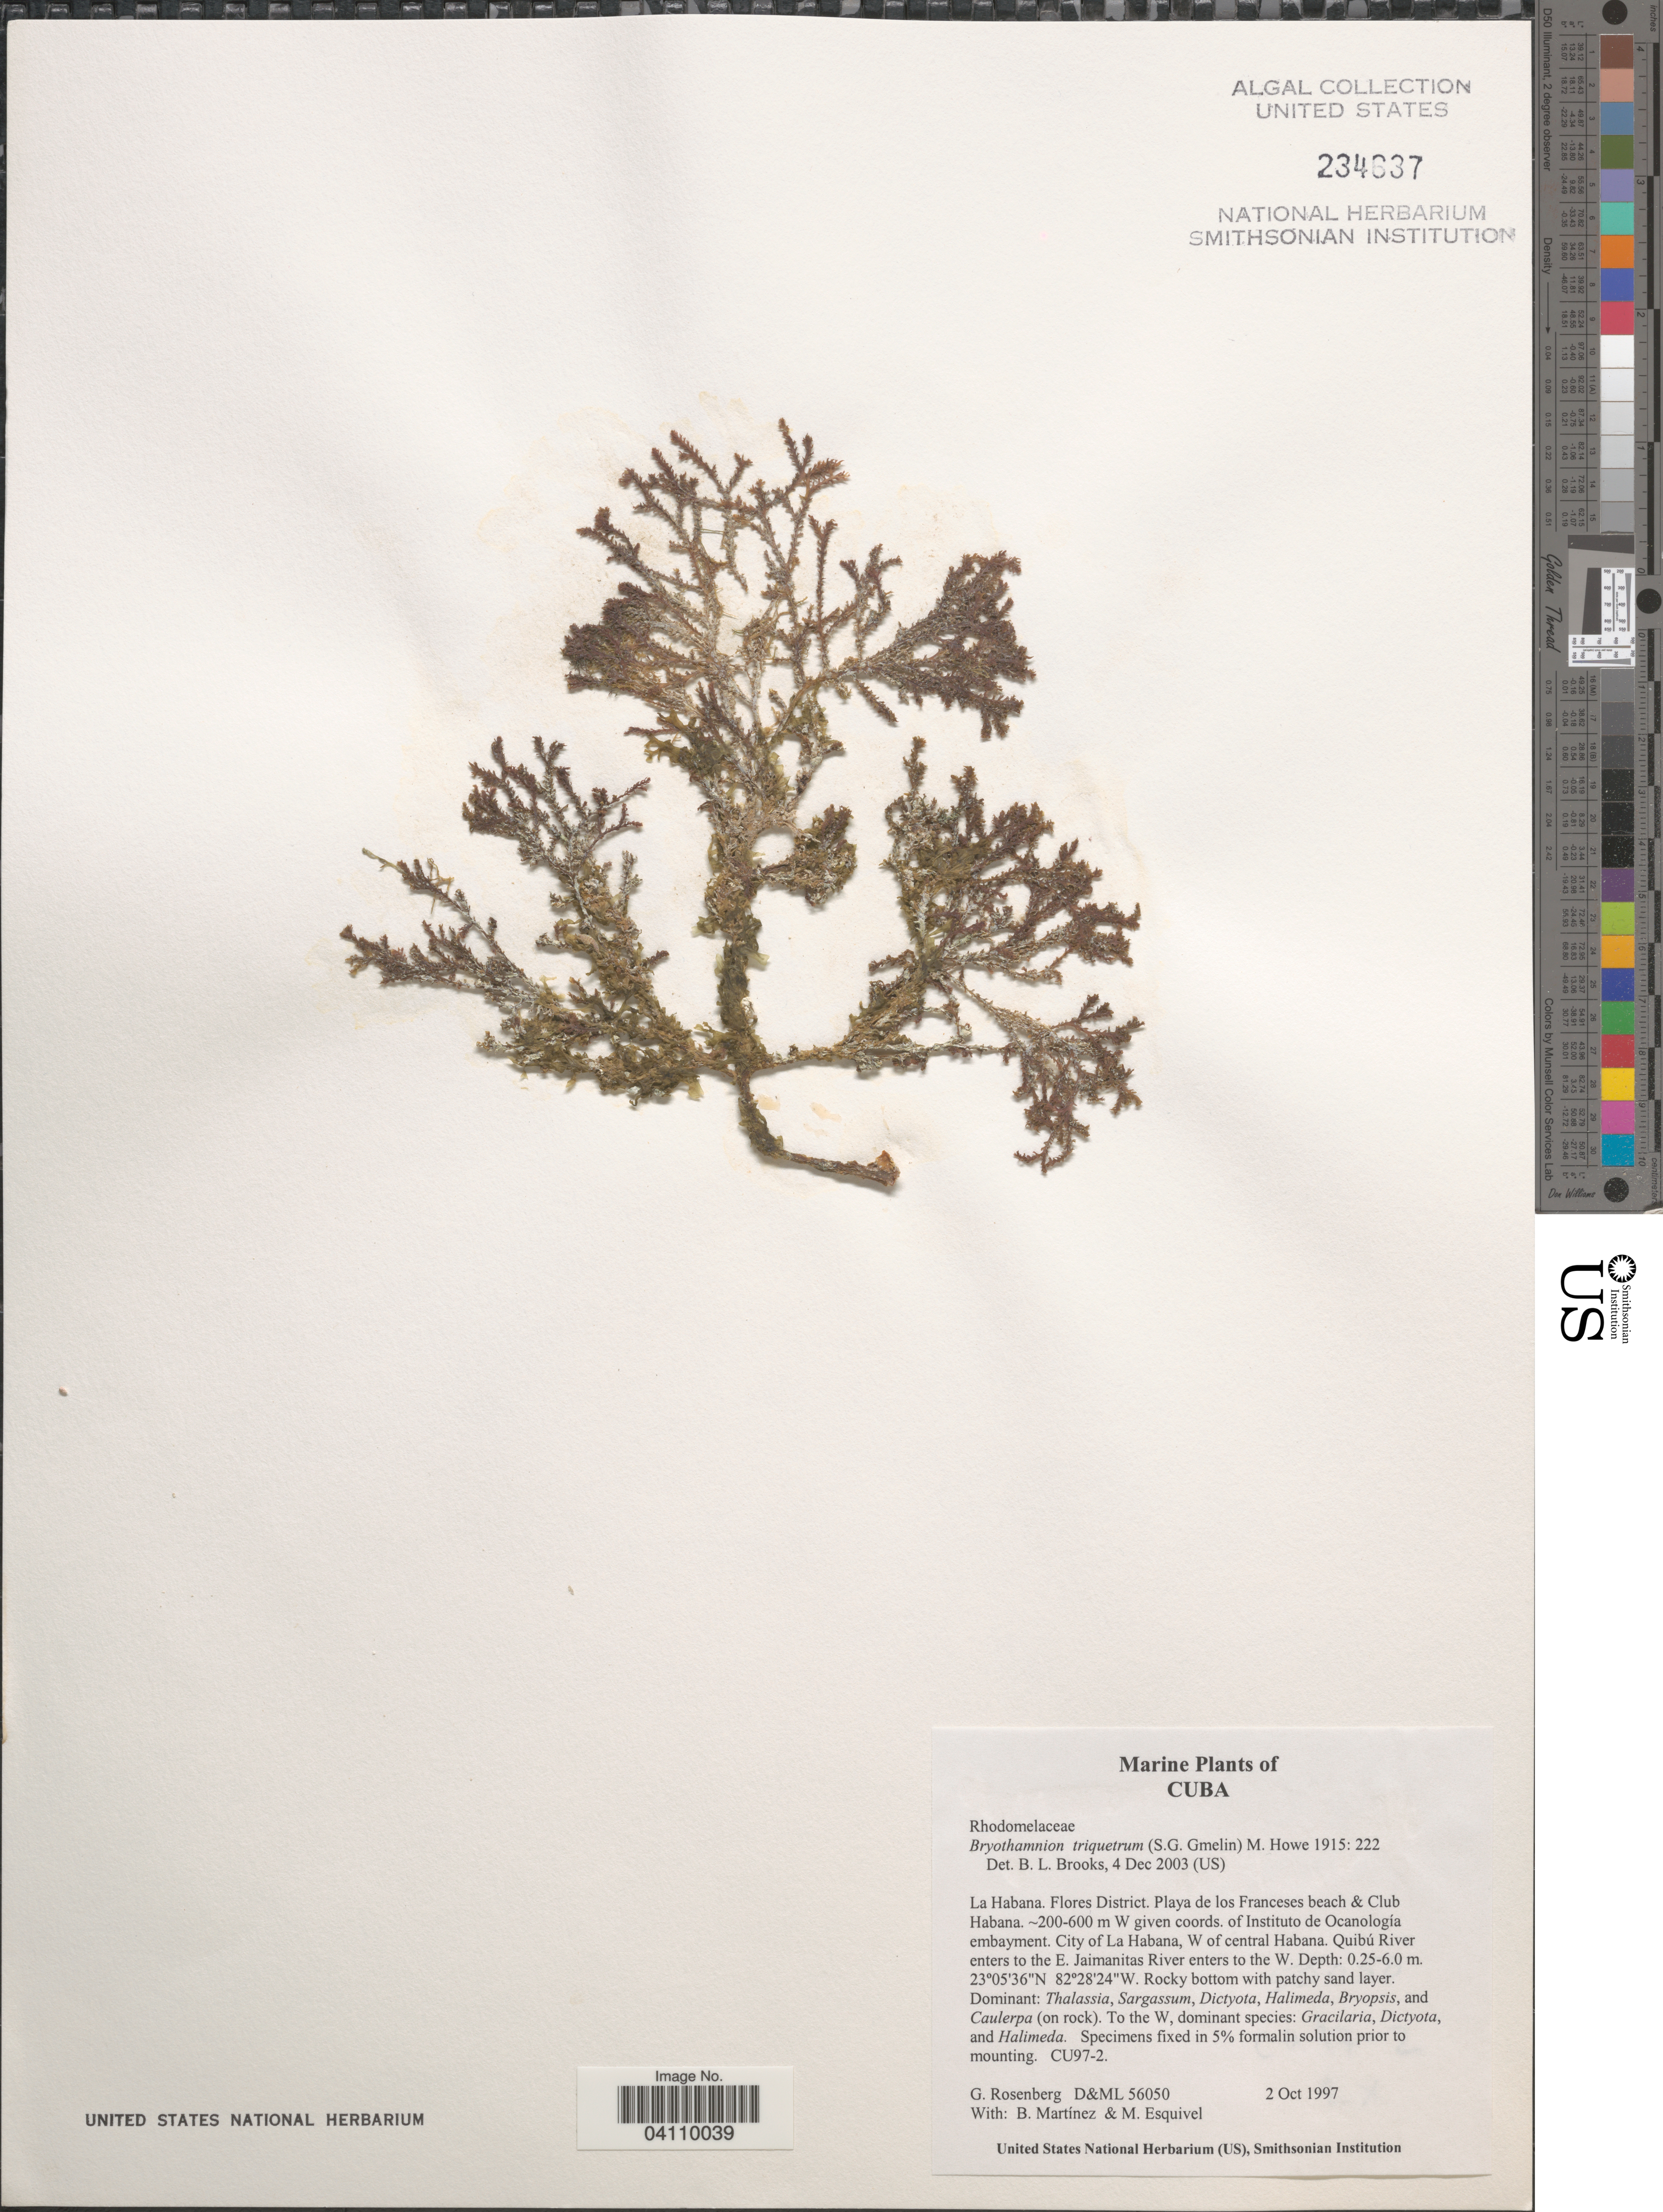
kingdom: Plantae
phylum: Rhodophyta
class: Florideophyceae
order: Ceramiales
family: Rhodomelaceae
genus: Alsidium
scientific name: Alsidium sp.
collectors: G. Rosenberg, B. Martinez & M. Esquivel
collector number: D&ML 56050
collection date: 1997-10-02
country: Cuba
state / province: La Habana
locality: Flores District. Playa de los Franceses beach & Club Habana. ~200-600 m W given coords. of Instituto de Ocanología embayment. City of La Habana, W of central Havana. Quibú River enters to the E. Jaimanitas River enters to the W. CU97-2 [unsure placement].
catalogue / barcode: US 234637